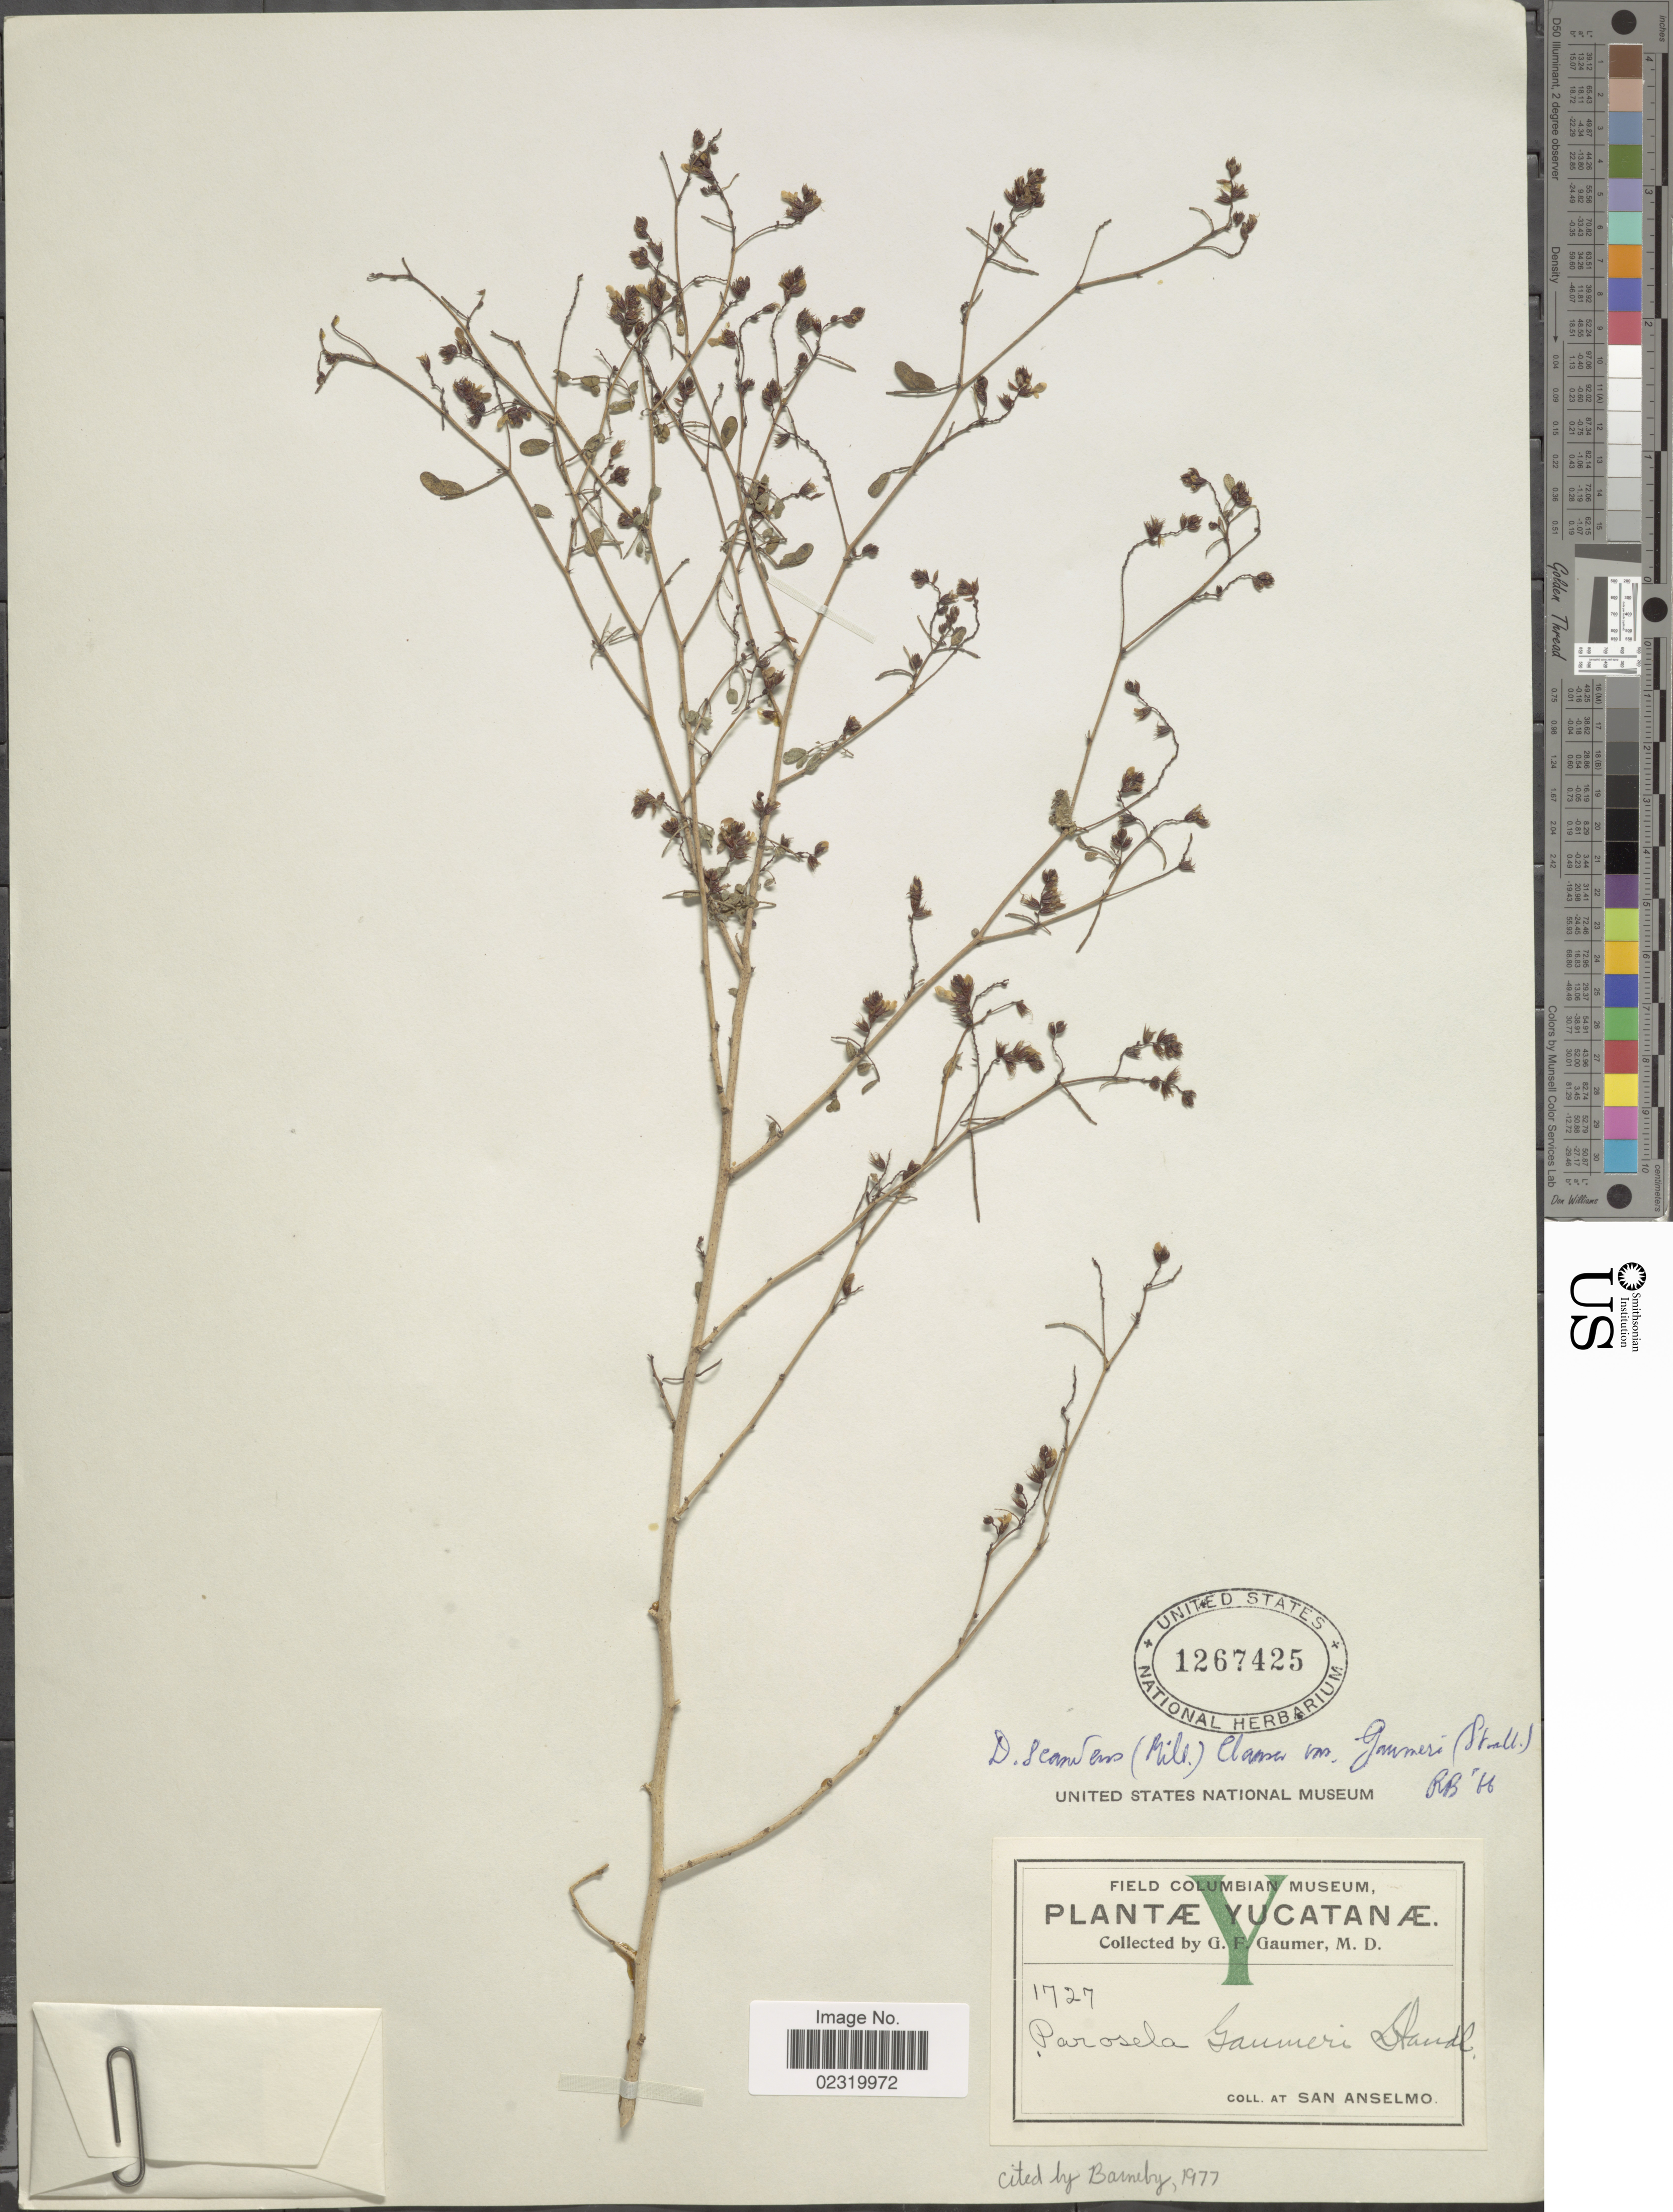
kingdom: Plantae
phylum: Tracheophyta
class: Magnoliopsida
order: Fabales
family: Fabaceae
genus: Dalea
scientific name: Dalea scandens var. gaumeri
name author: (Standl.) Barneby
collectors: G. F. Gaumer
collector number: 1727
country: Mexico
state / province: Yucatán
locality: San Anselmo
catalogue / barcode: US 1267425